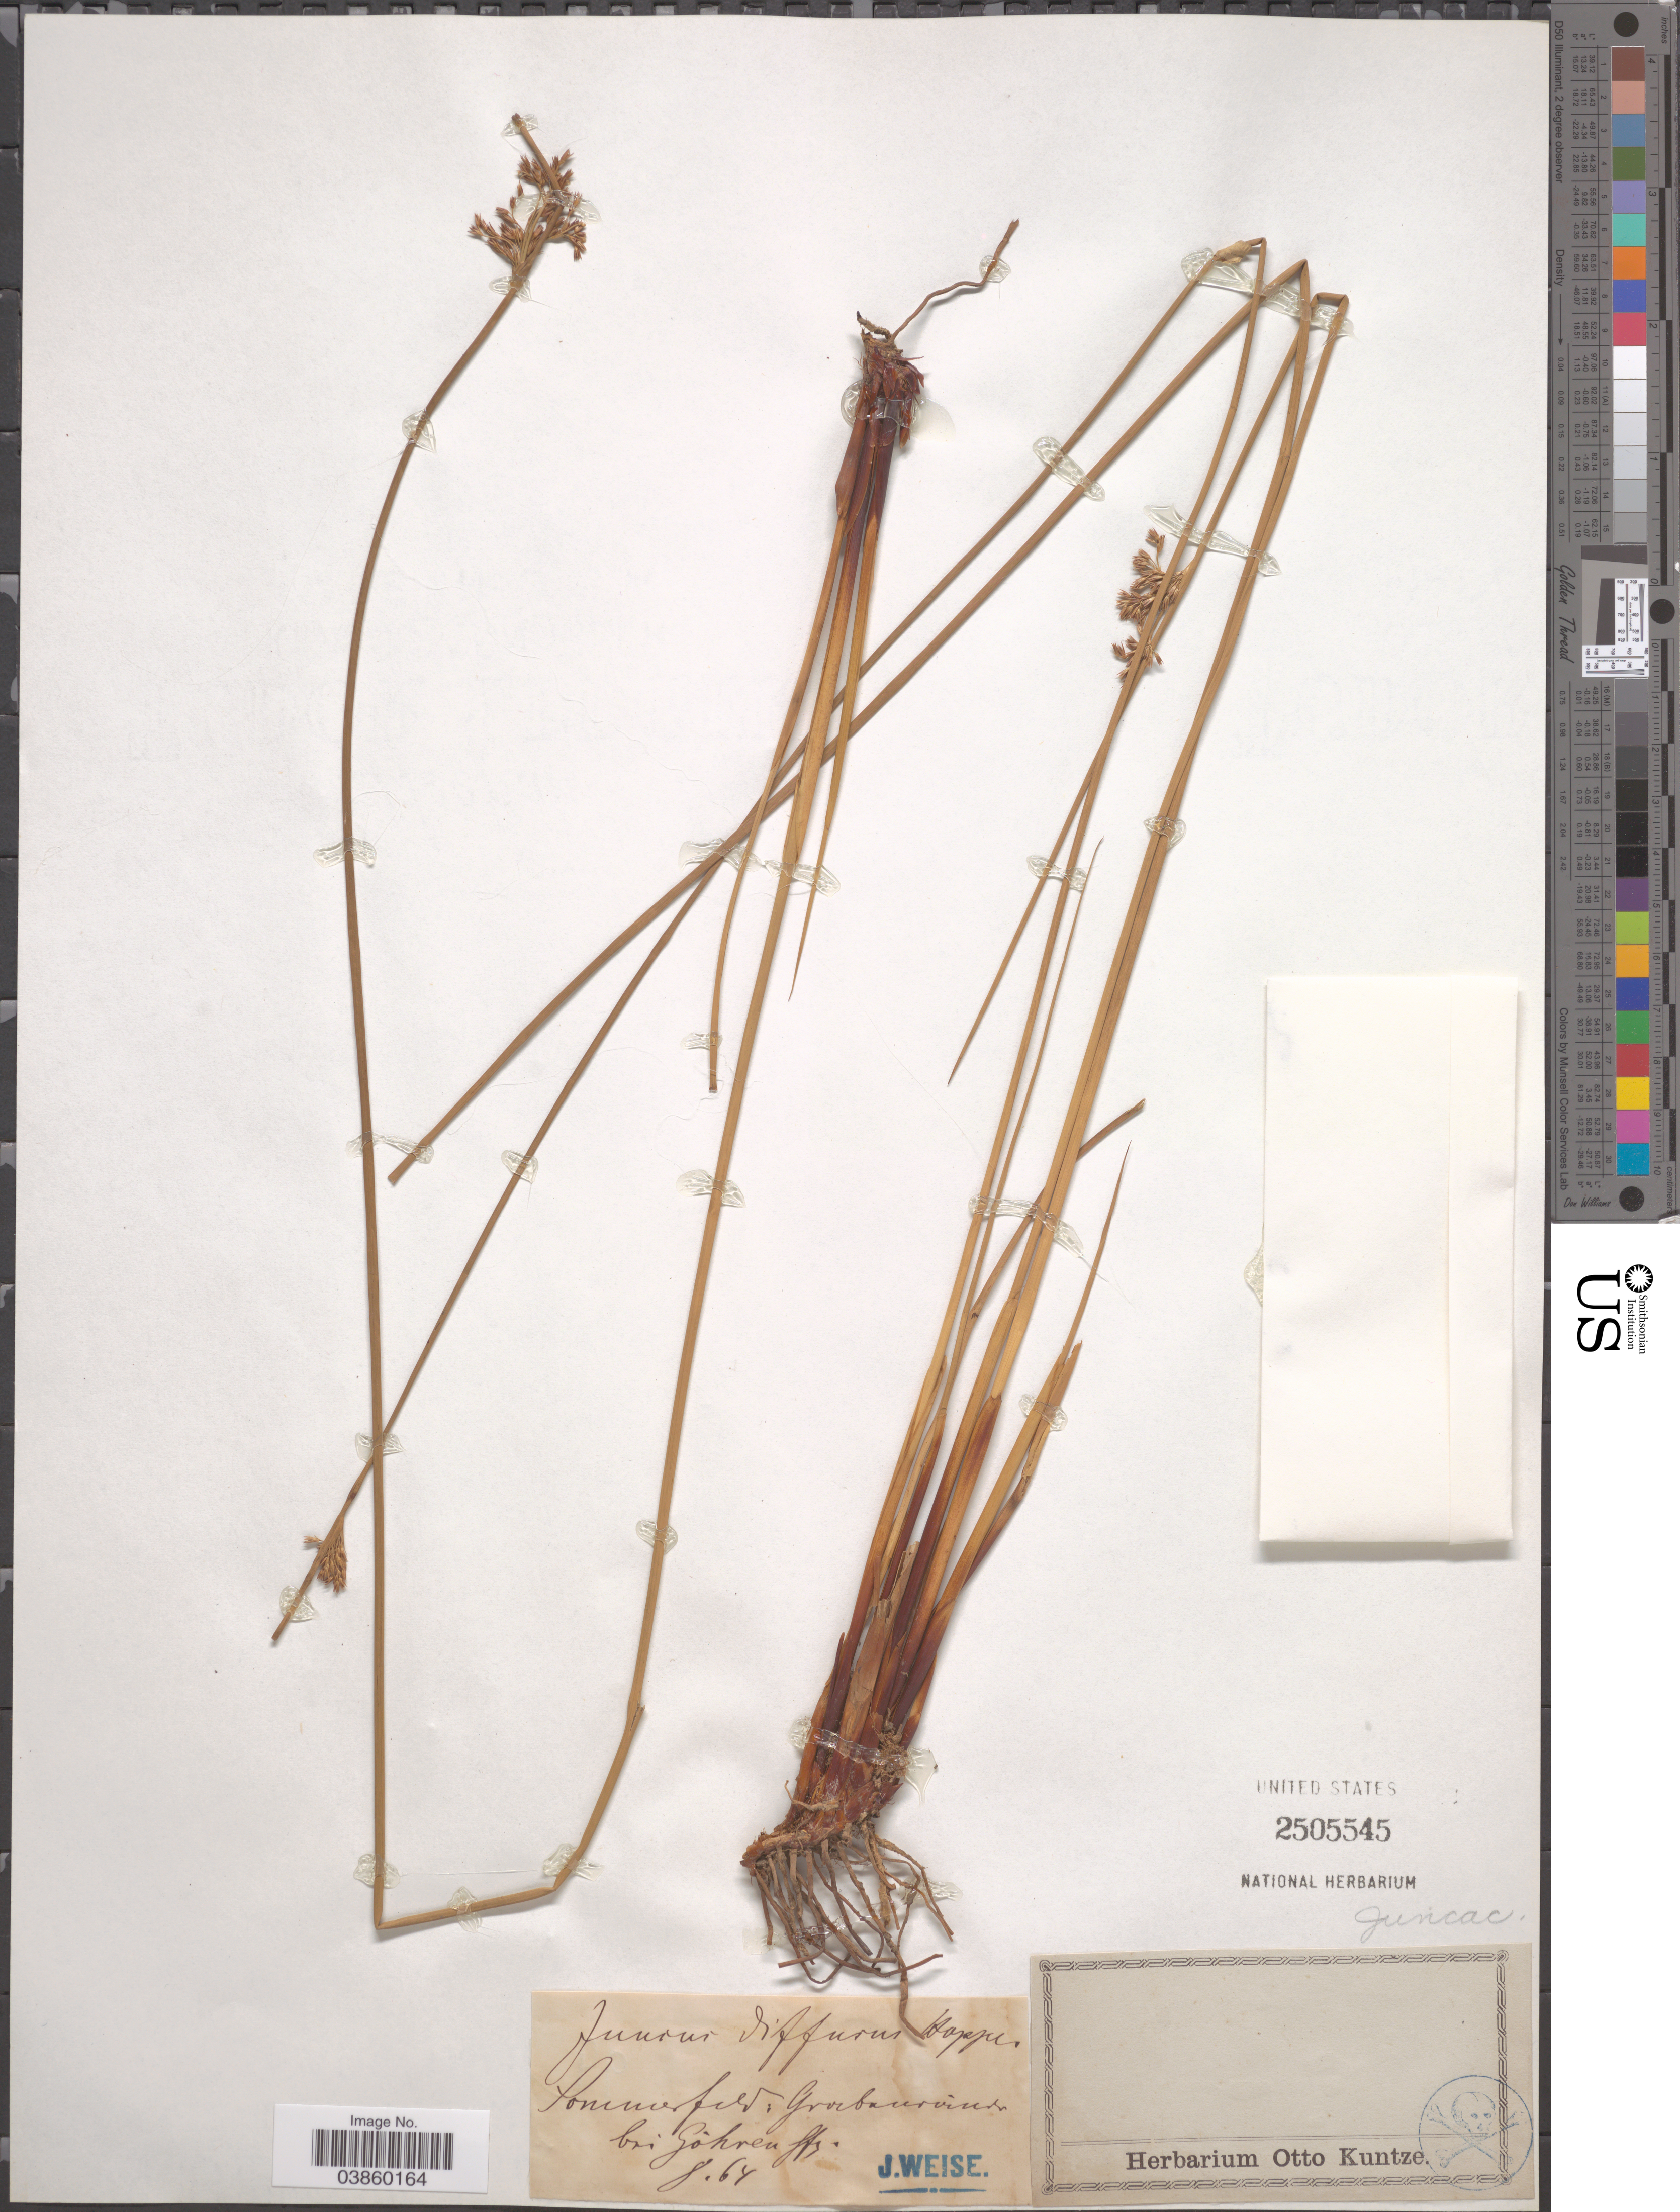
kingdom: Plantae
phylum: Tracheophyta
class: Liliopsida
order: Poales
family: Juncaceae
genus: Juncus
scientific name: Juncus diffusus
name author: Hoppe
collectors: J. Weise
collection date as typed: Transcribed d/m/y: /8/64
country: Germany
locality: Sommerfeld [illegible text] bei Góhren ffj.[interpreted]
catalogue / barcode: US 2505545